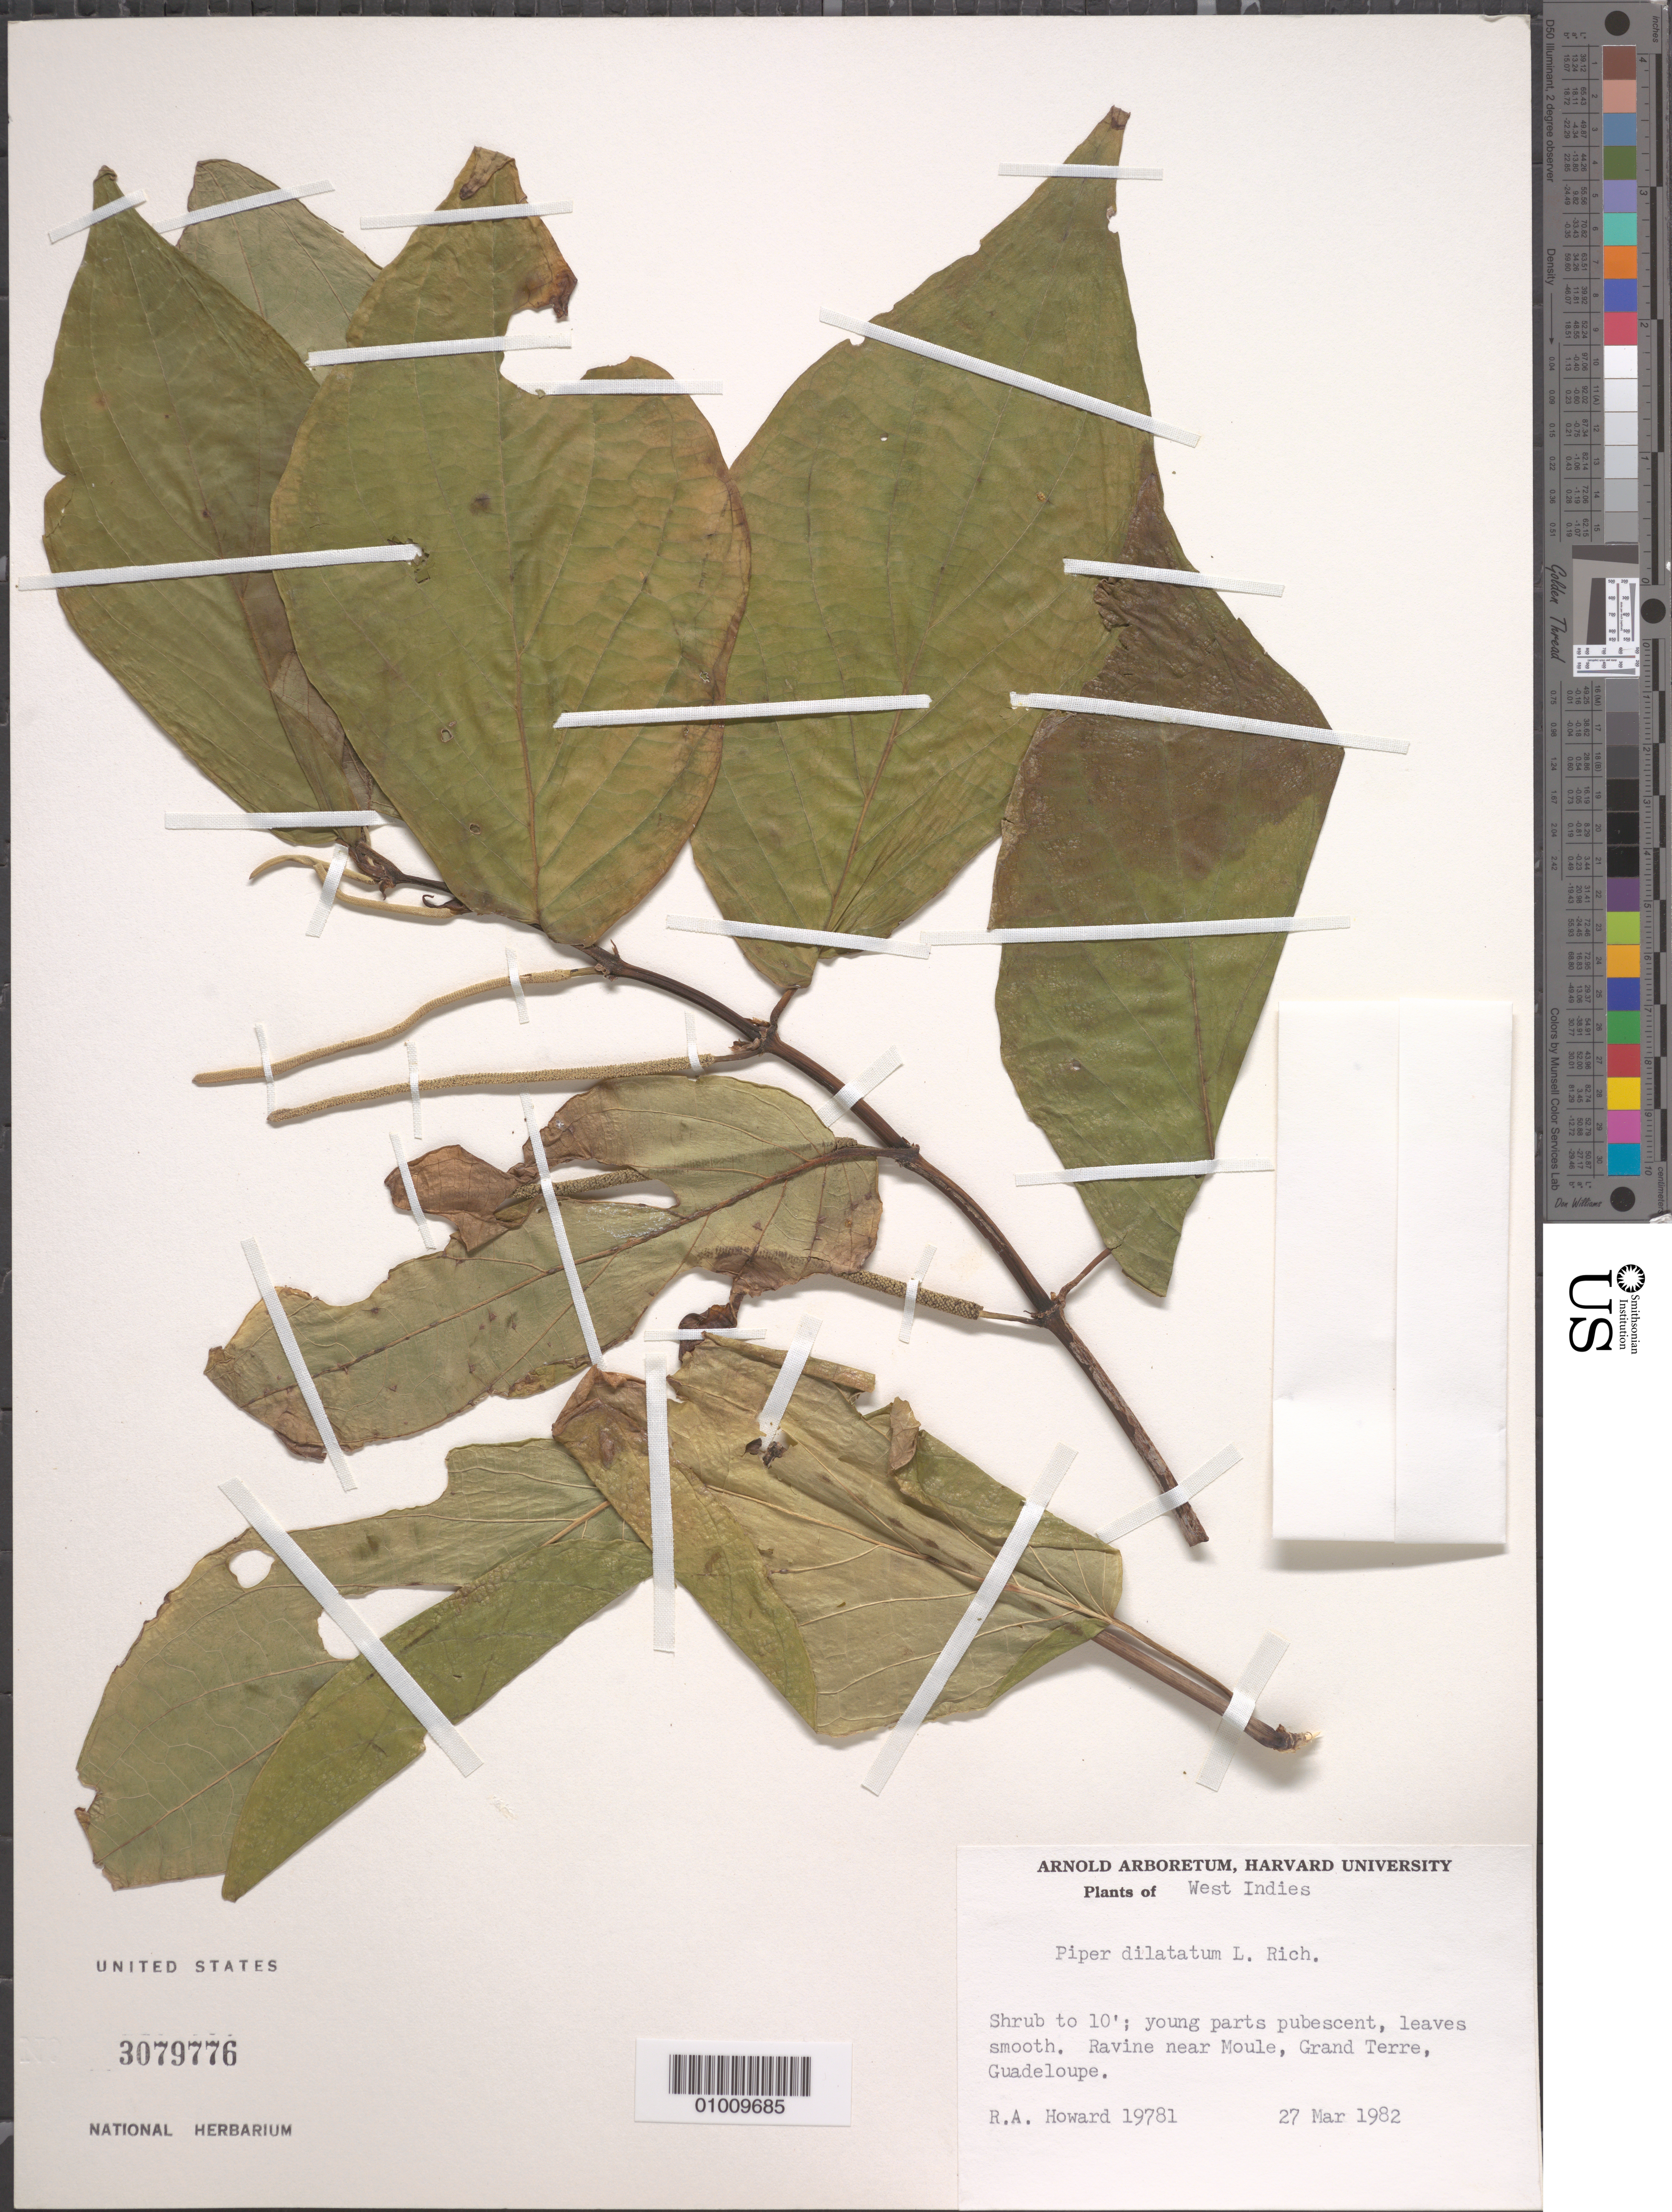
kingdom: Plantae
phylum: Tracheophyta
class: Magnoliopsida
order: Piperales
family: Piperaceae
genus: Piper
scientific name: Piper dilatatum var. dilatatum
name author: Rich.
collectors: R. A. Howard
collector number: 19781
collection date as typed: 27 Mar 1982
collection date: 1982-03-27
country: Guadeloupe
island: Basse Terre [Guadeloupe]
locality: Ravine near Moule, Grand Terre. Guadeloupe.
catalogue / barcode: US 3079776